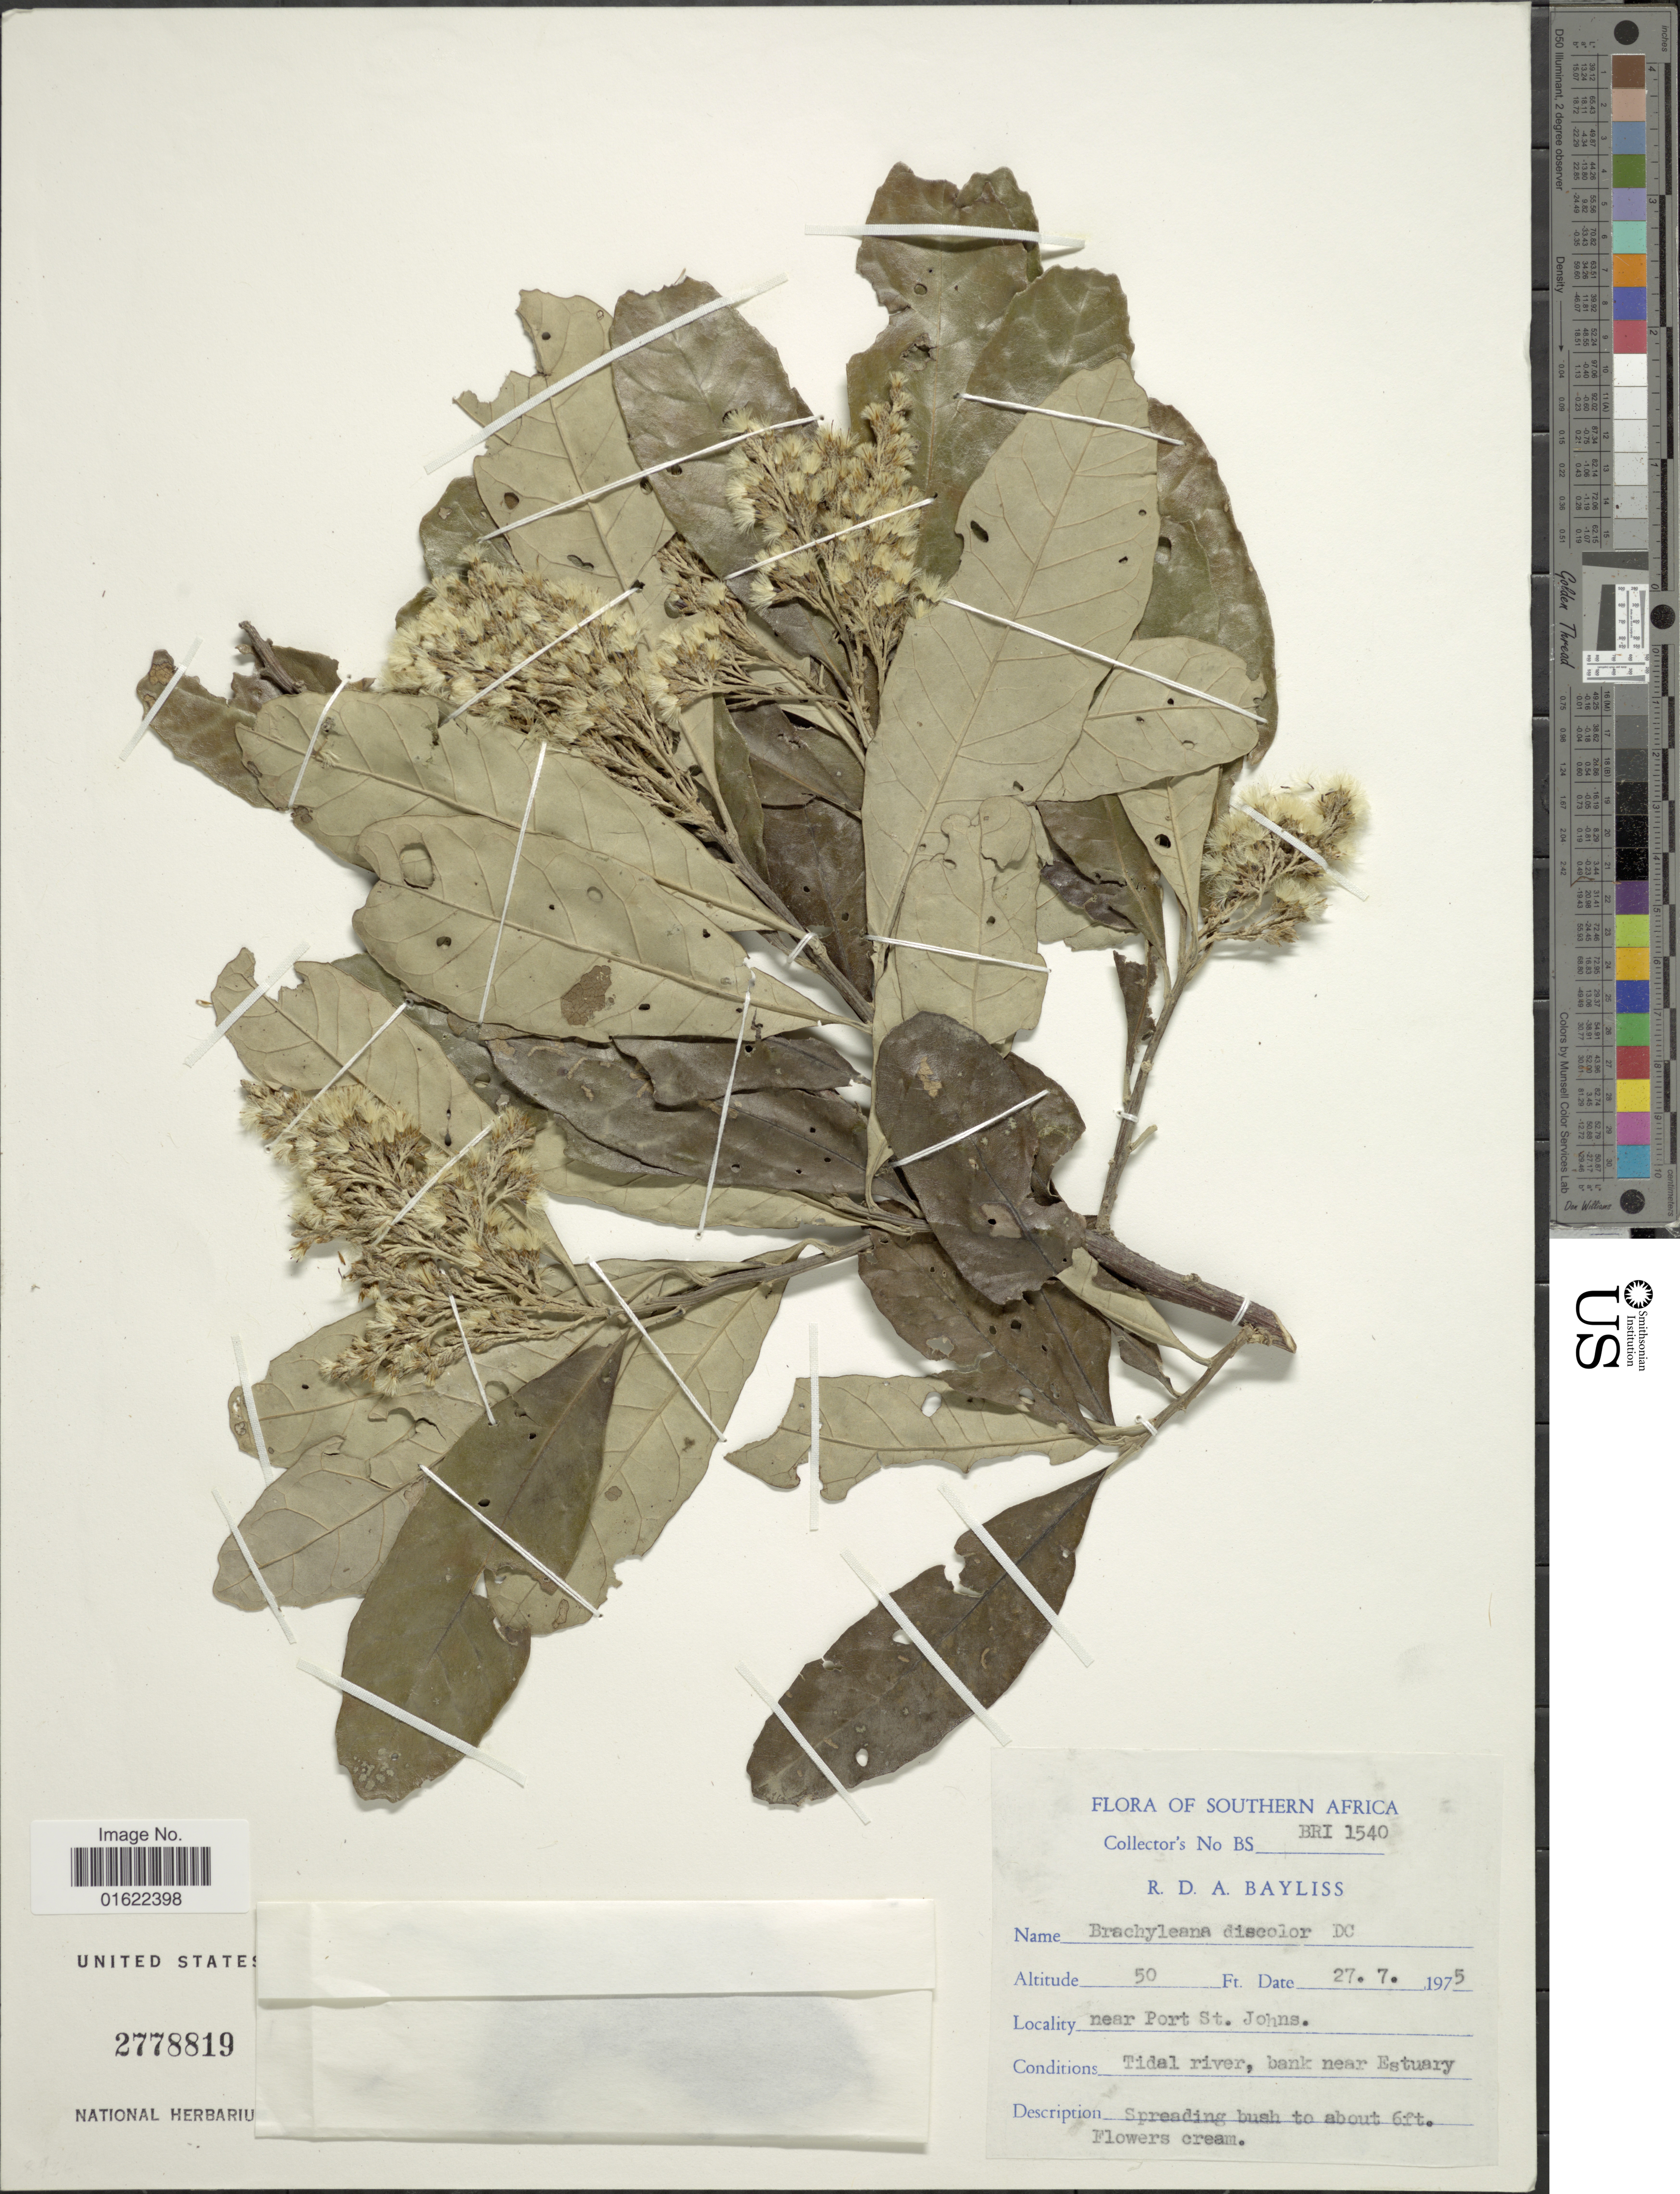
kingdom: Plantae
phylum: Tracheophyta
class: Magnoliopsida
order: Asterales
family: Asteraceae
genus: Brachylaena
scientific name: Brachylaena discolor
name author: DC.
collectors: R. Bayliss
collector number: BRI 1540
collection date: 1975-07-27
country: South Africa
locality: Near Port St. Johns, Tidal river, bank near Estuary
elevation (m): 15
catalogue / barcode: US 2778819